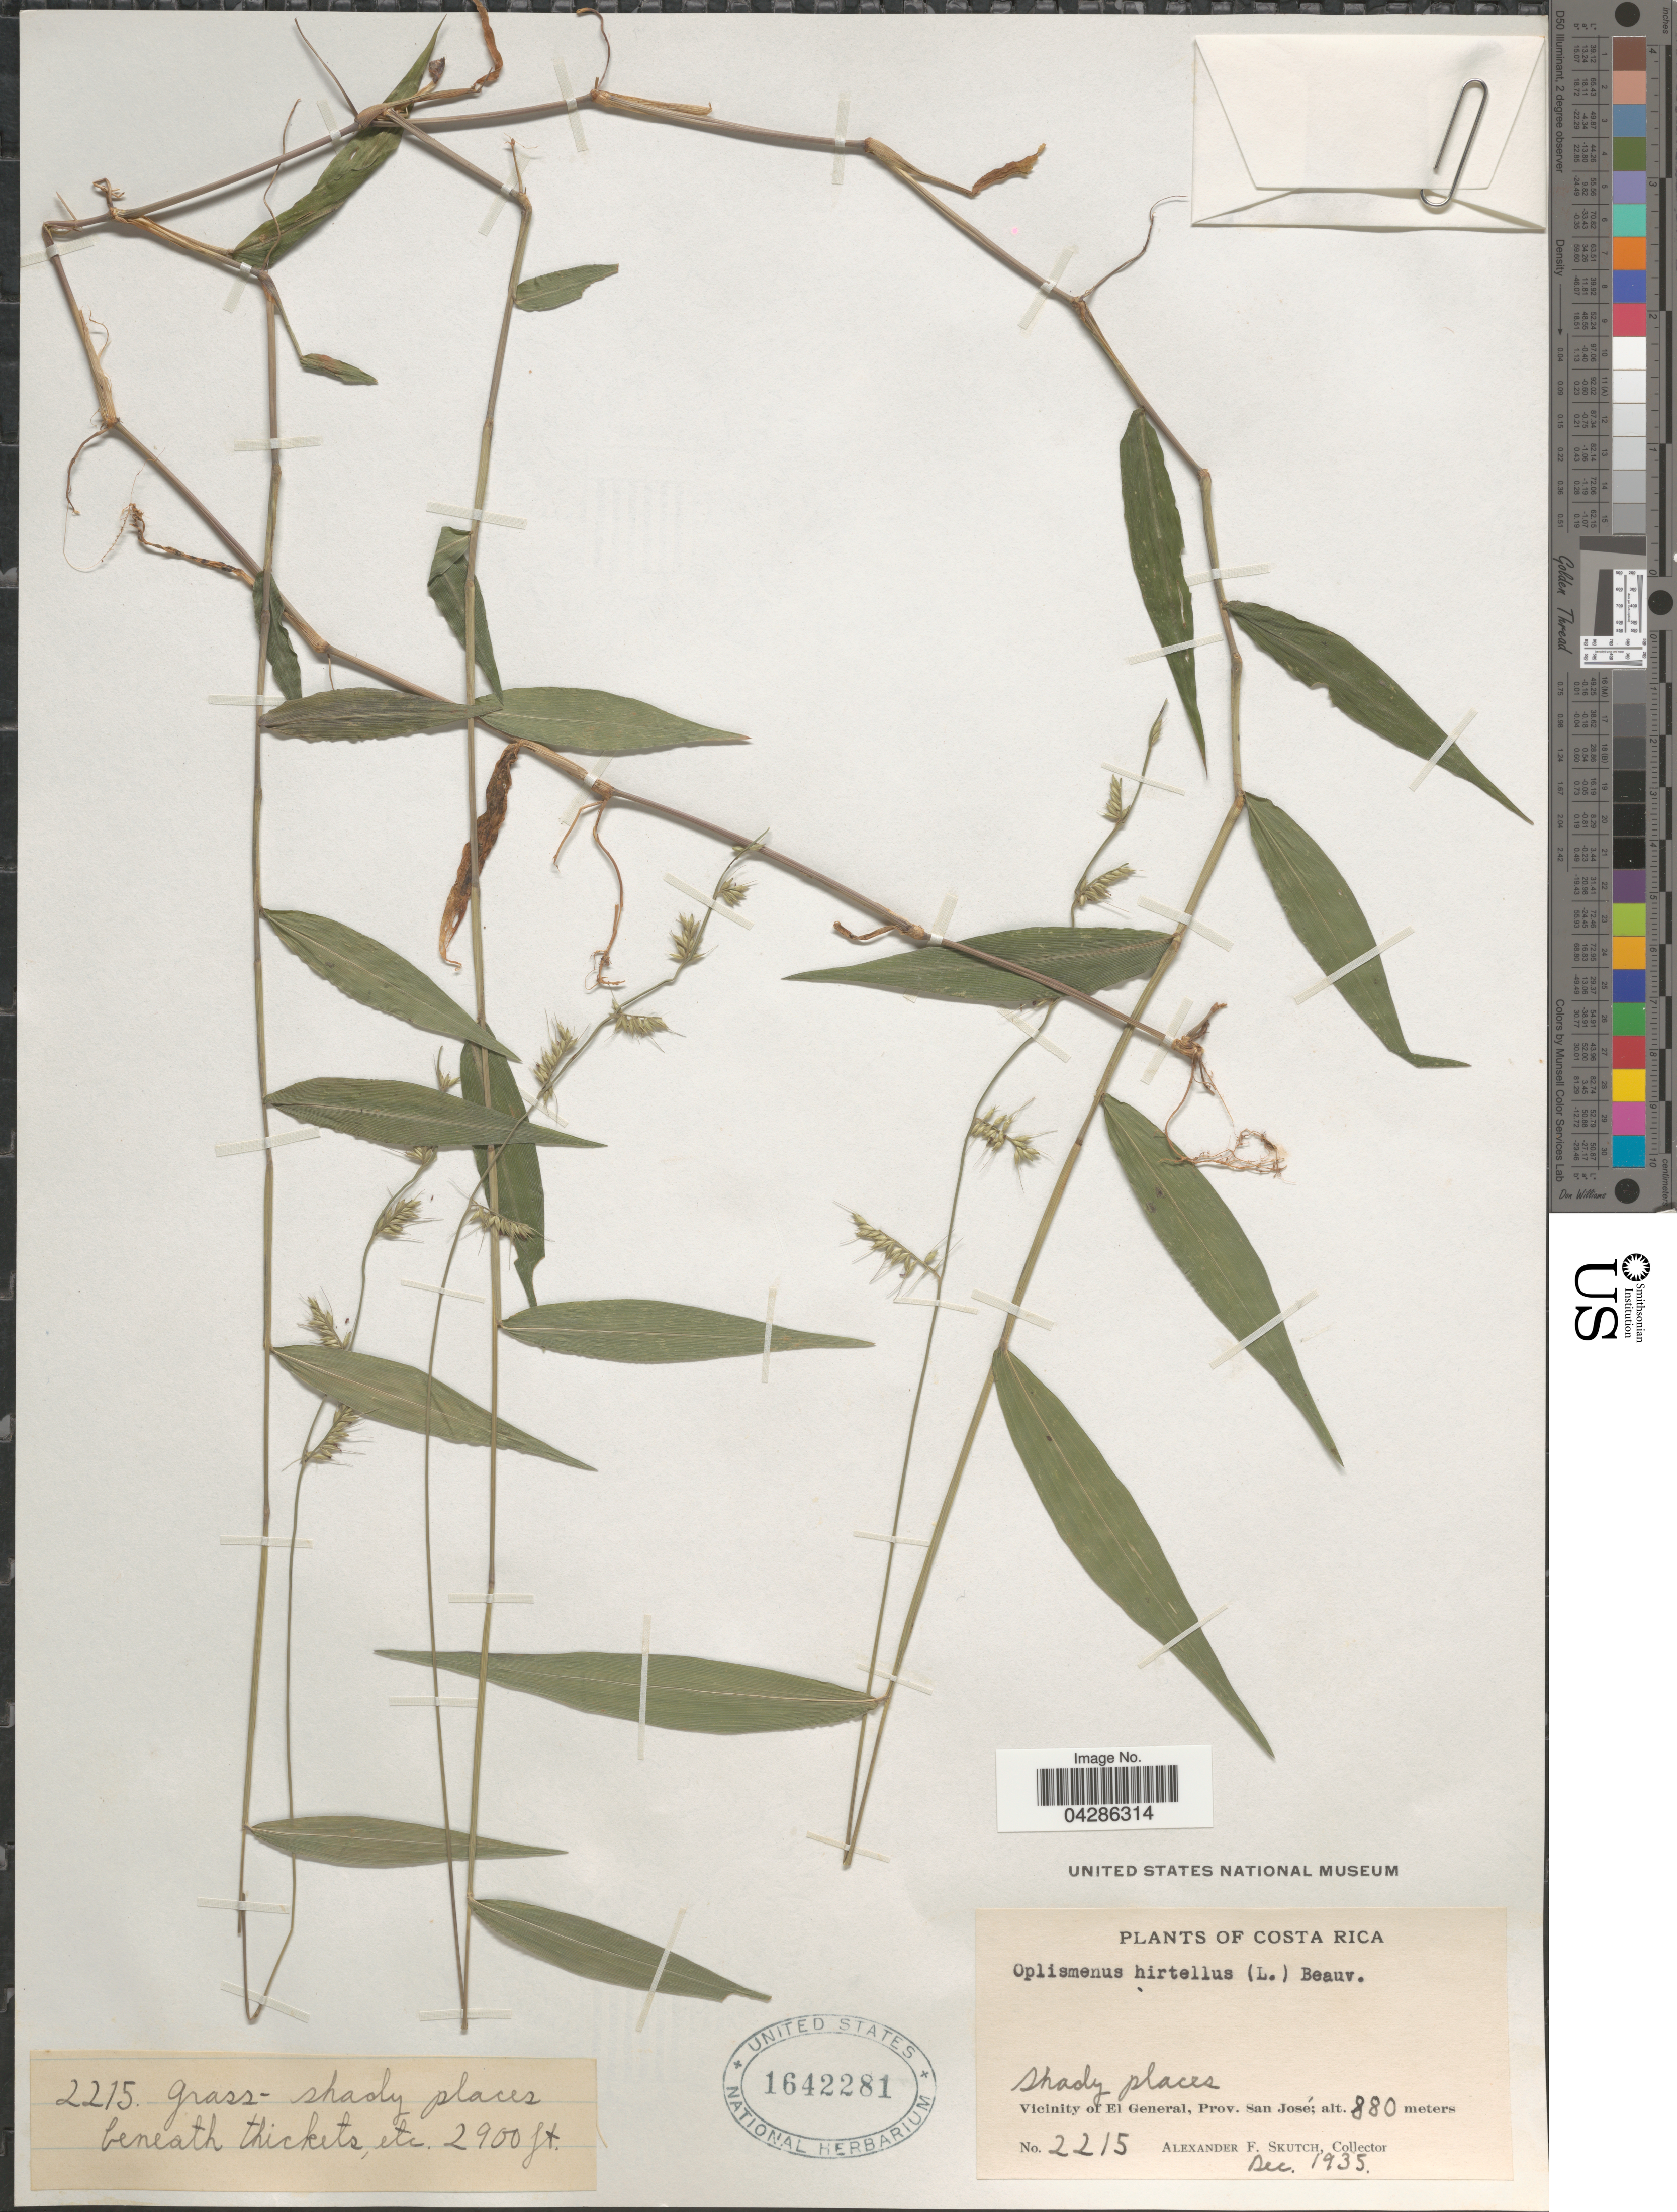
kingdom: Plantae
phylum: Tracheophyta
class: Liliopsida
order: Poales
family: Poaceae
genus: Oplismenus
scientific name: Oplismenus hirtellus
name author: (L.) P. Beauv.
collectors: A. F. Skutch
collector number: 2215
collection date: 1935-12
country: Costa Rica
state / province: San José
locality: Shady places beneath thickets. Vicinity of El General.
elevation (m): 880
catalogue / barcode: US 1642281